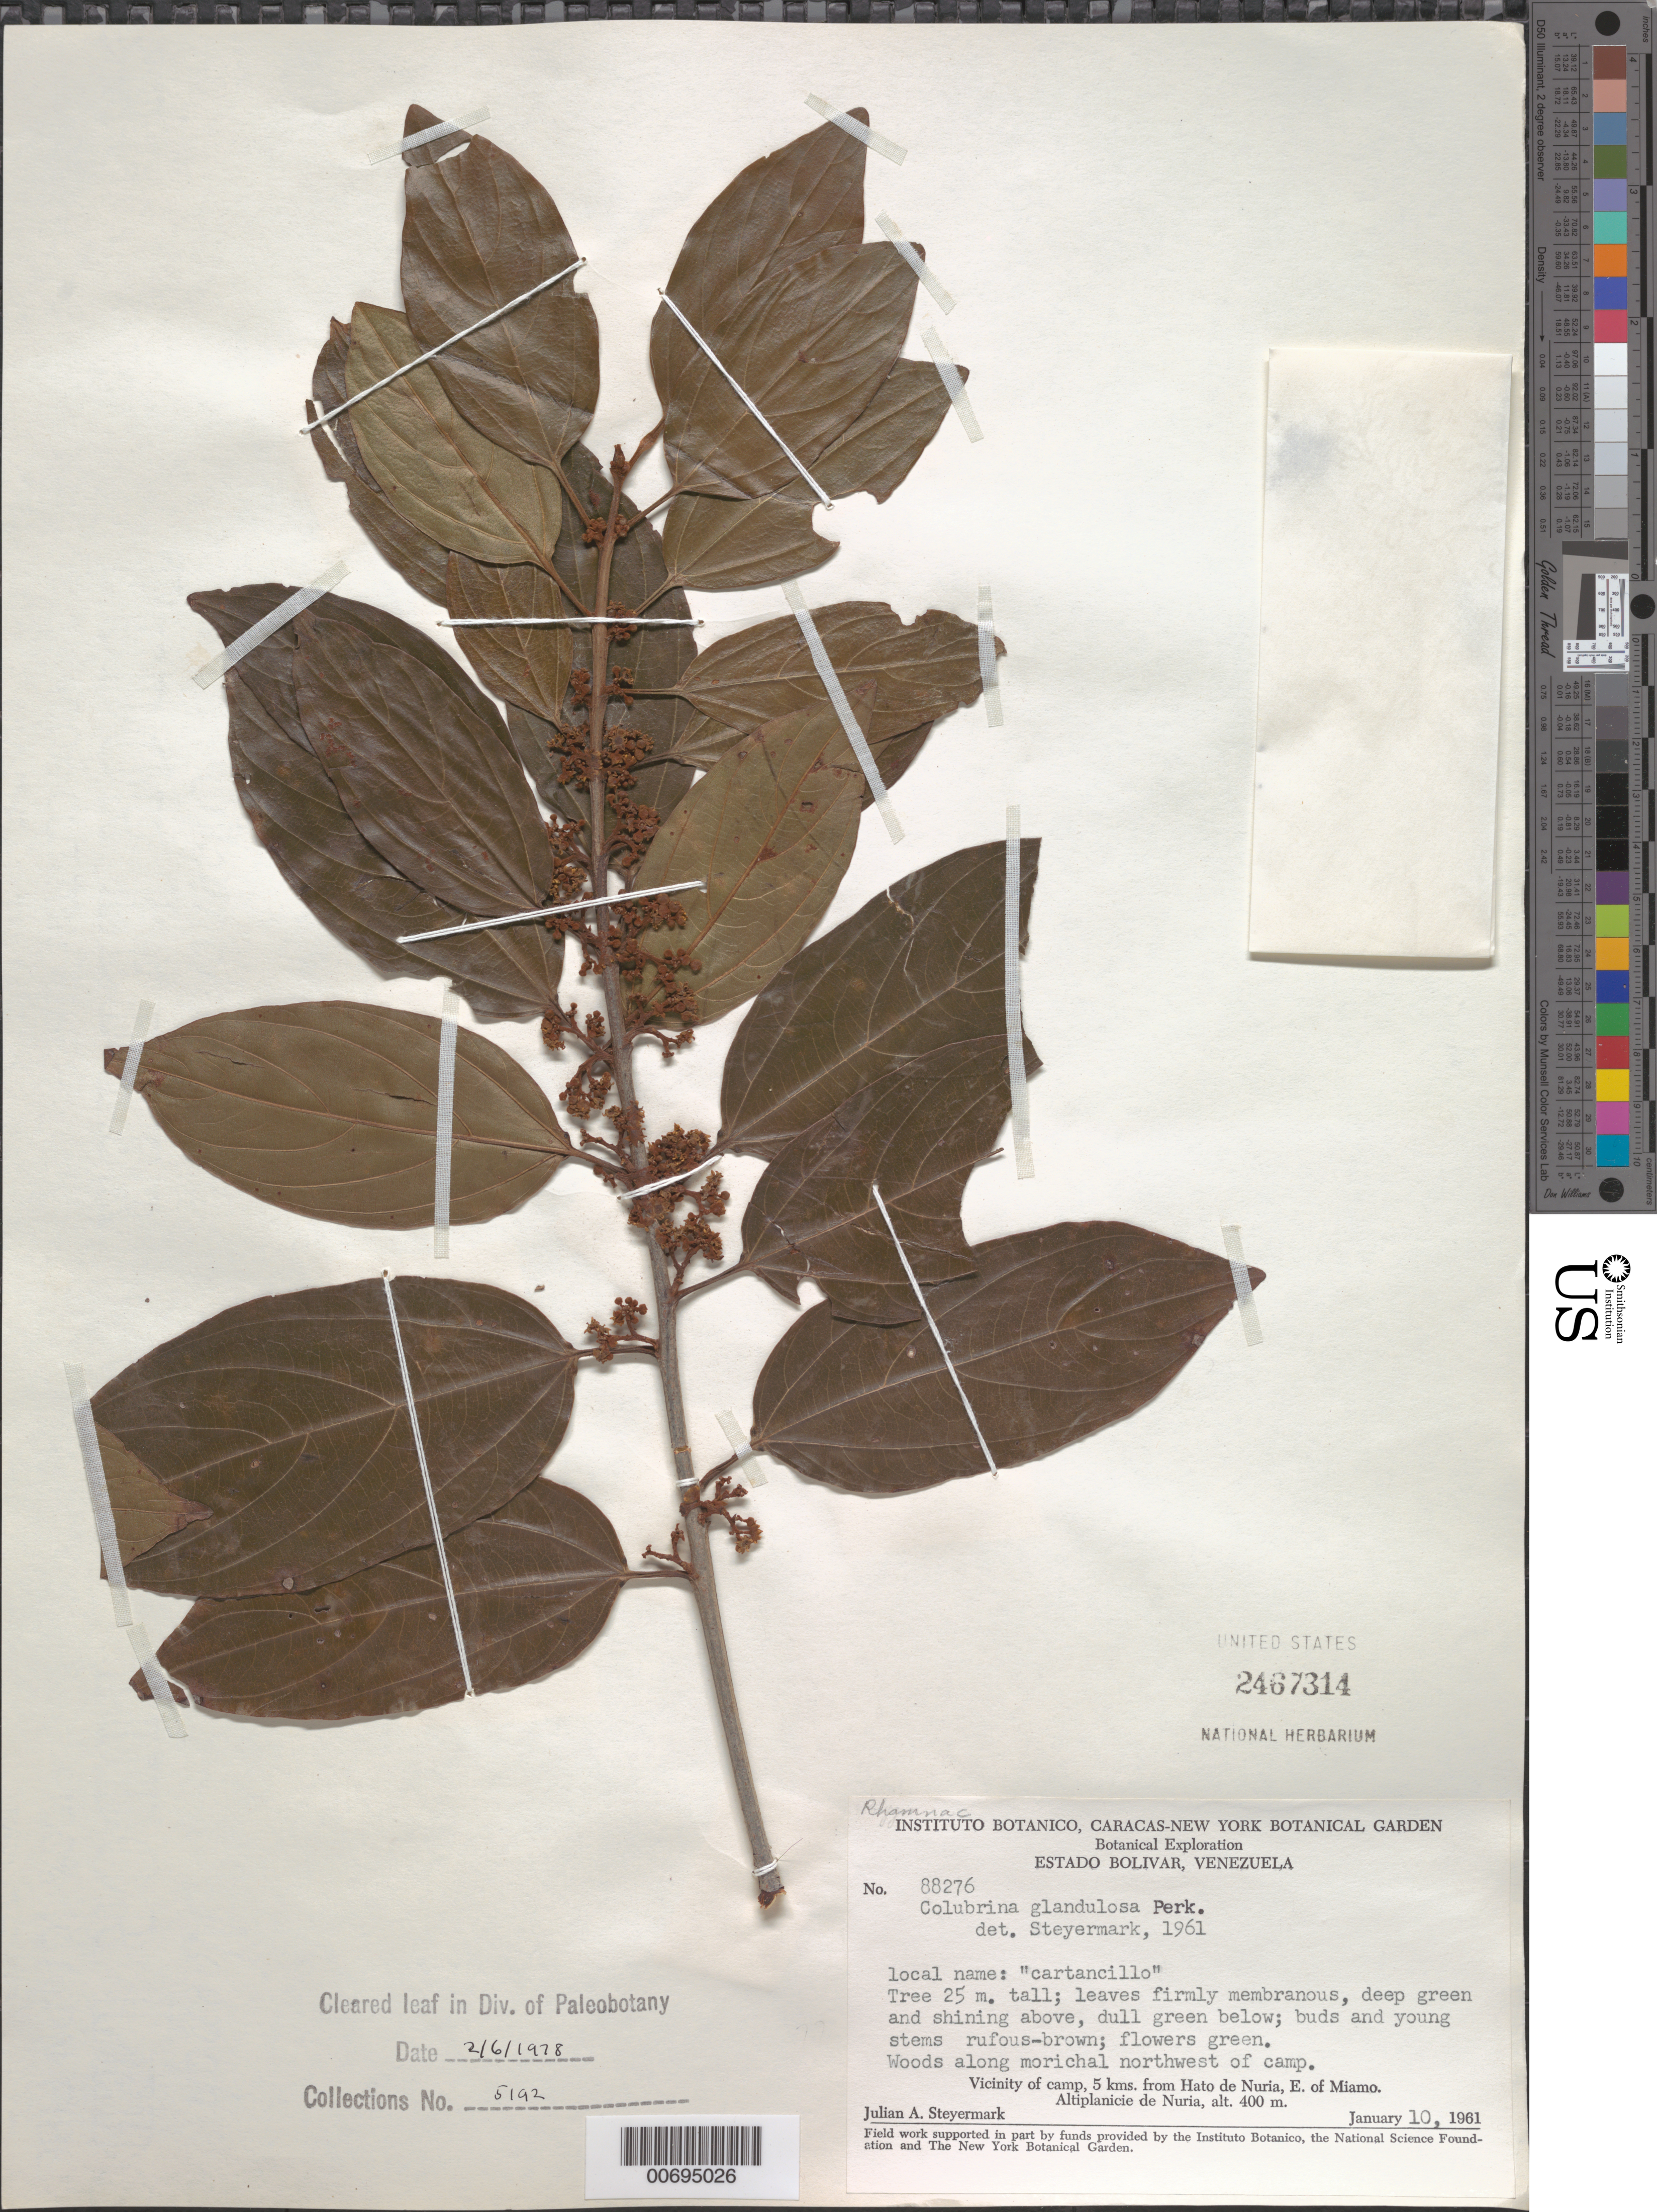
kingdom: Plantae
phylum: Tracheophyta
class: Magnoliopsida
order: Rosales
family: Rhamnaceae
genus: Colubrina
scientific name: Colubrina glandulosa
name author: Perkins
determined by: Steyermark, Julian A., (VEN)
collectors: J. Steyermark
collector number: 88276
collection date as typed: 10-Jan-61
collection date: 1961-01-10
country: Venezuela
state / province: Bolívar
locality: Hato de Nuria, 5 km from; E of Miamo, Altiplanicie de Nuria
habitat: Woods along morichal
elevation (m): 400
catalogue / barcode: US 2467314